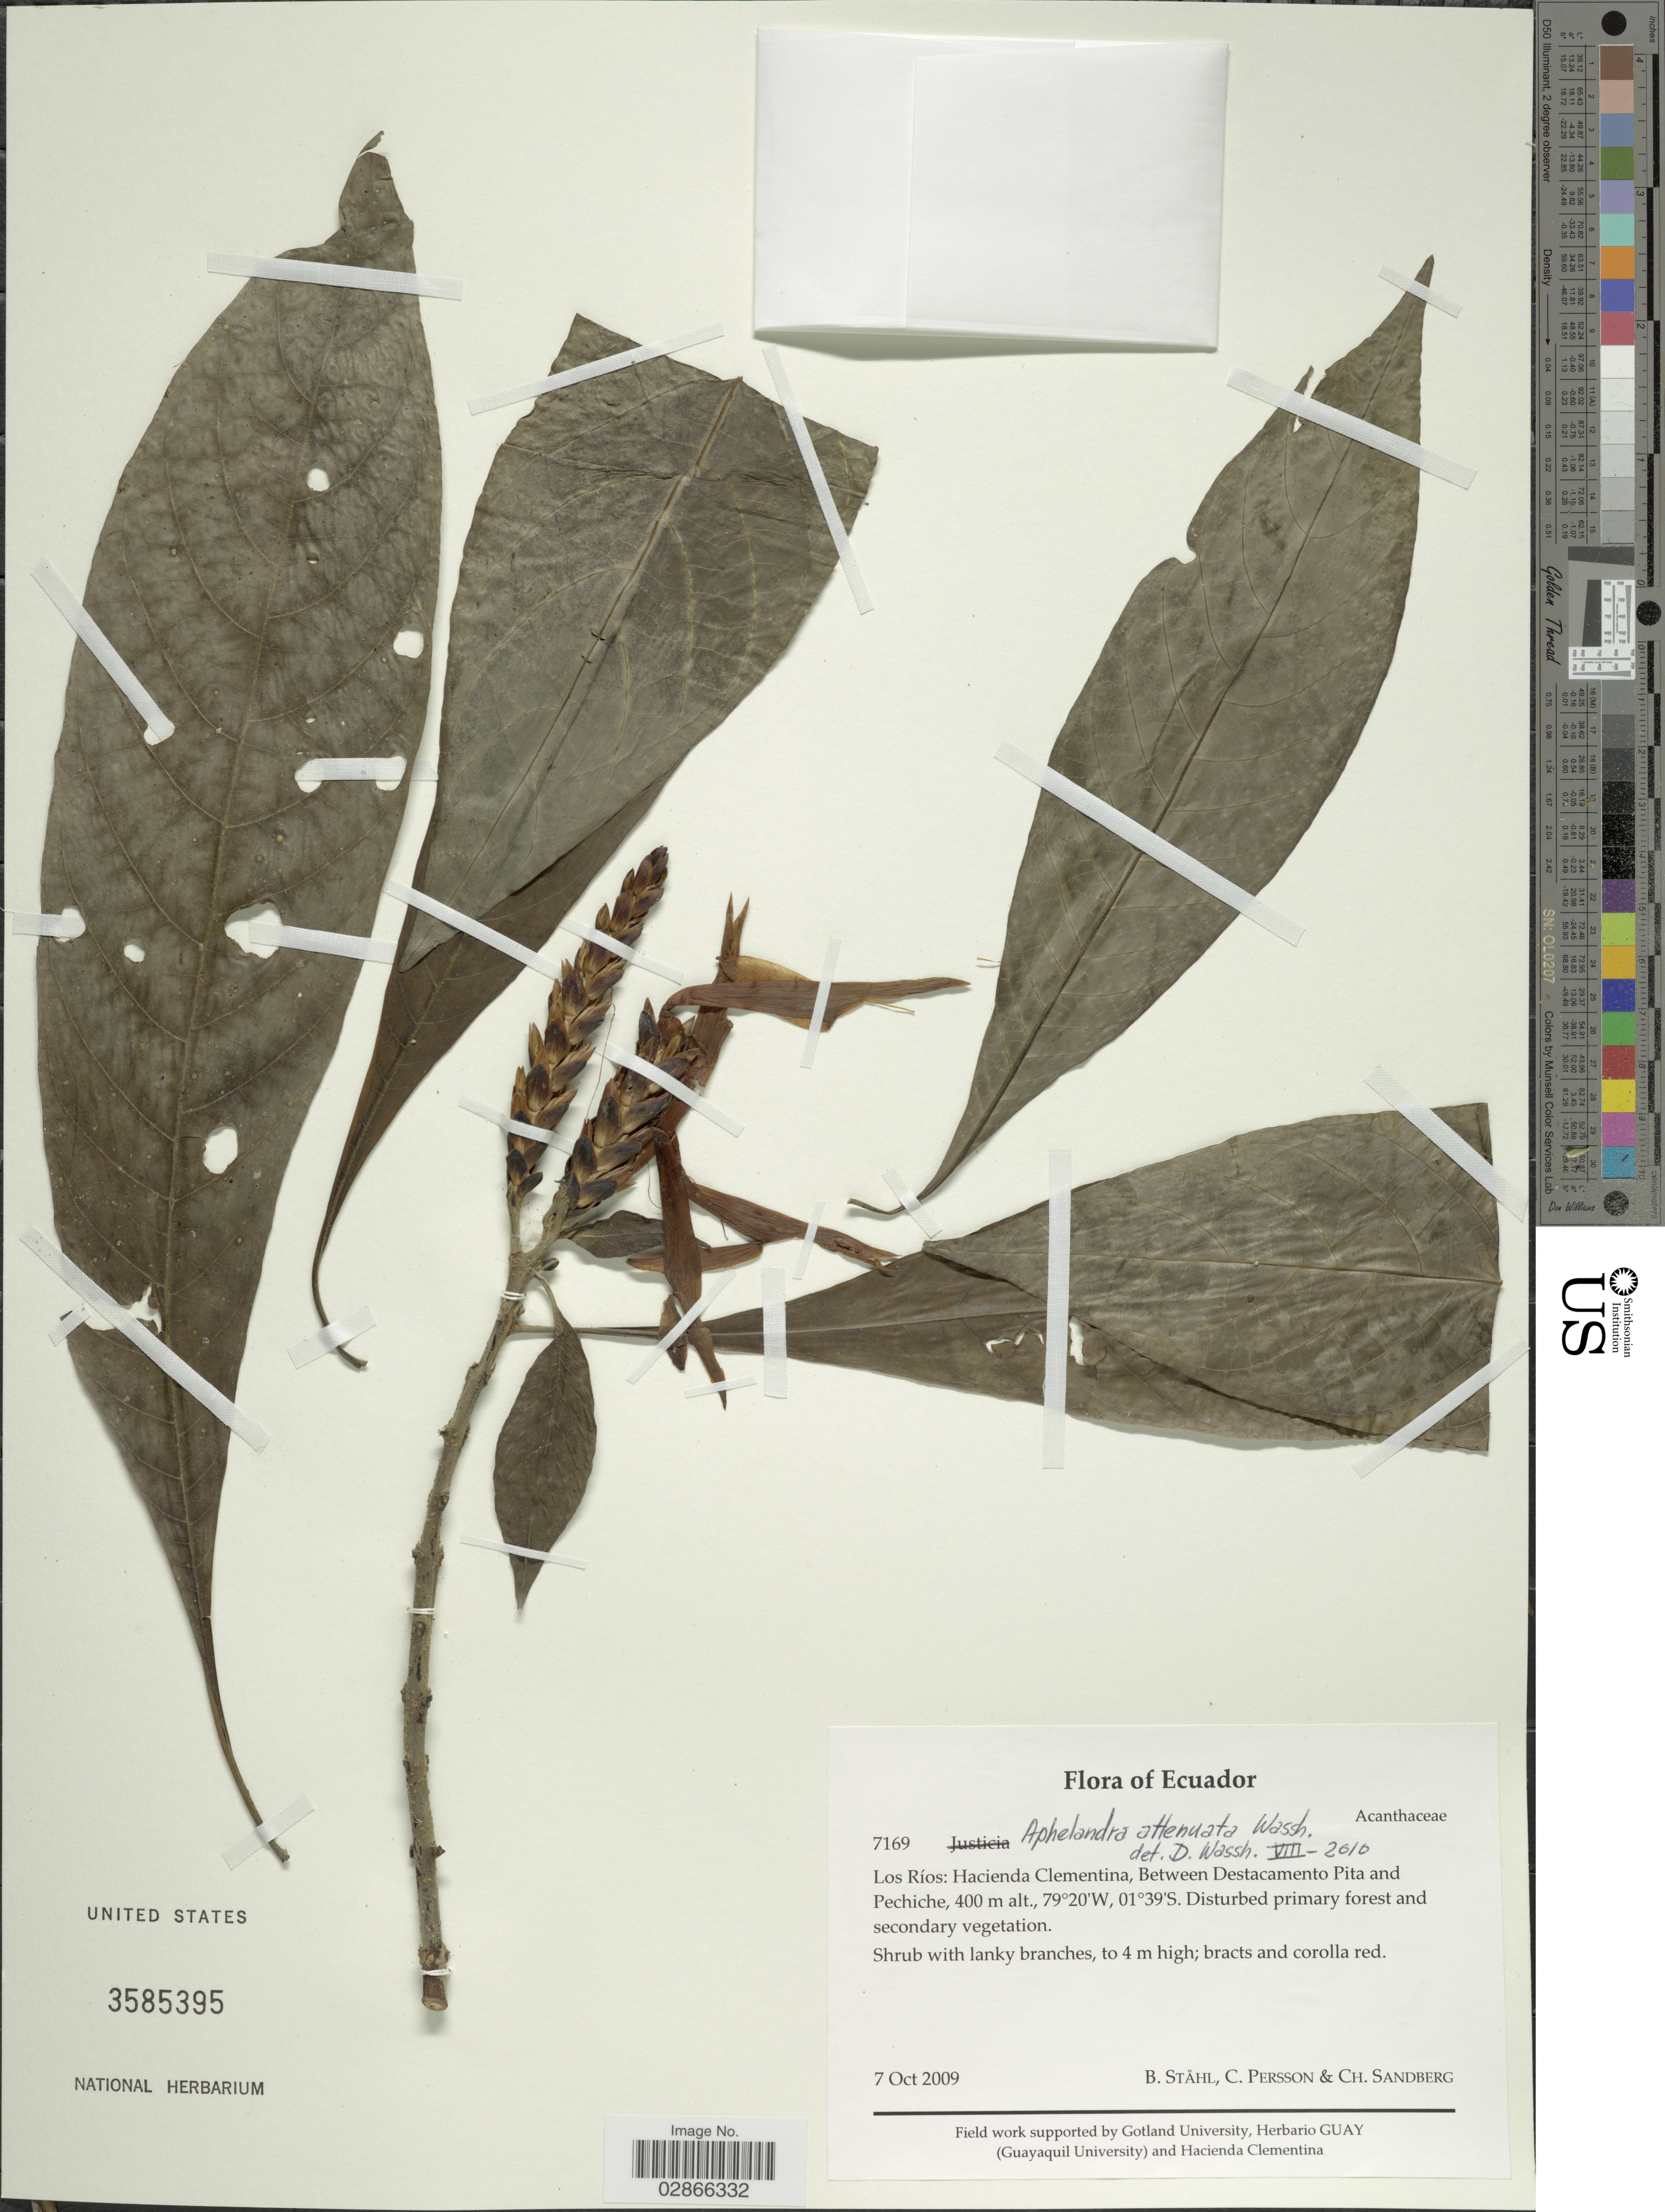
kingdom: Plantae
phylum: Tracheophyta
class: Magnoliopsida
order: Lamiales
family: Acanthaceae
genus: Aphelandra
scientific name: Aphelandra attenuata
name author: Wassh.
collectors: B. Ståhl, C. Persson & C. Sandberg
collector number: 7169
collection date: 2009-10-07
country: Ecuador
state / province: Los Ríos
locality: Hacienda Clementina, Between Destacamento Pita and Pechiche.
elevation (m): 400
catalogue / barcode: US 3585395